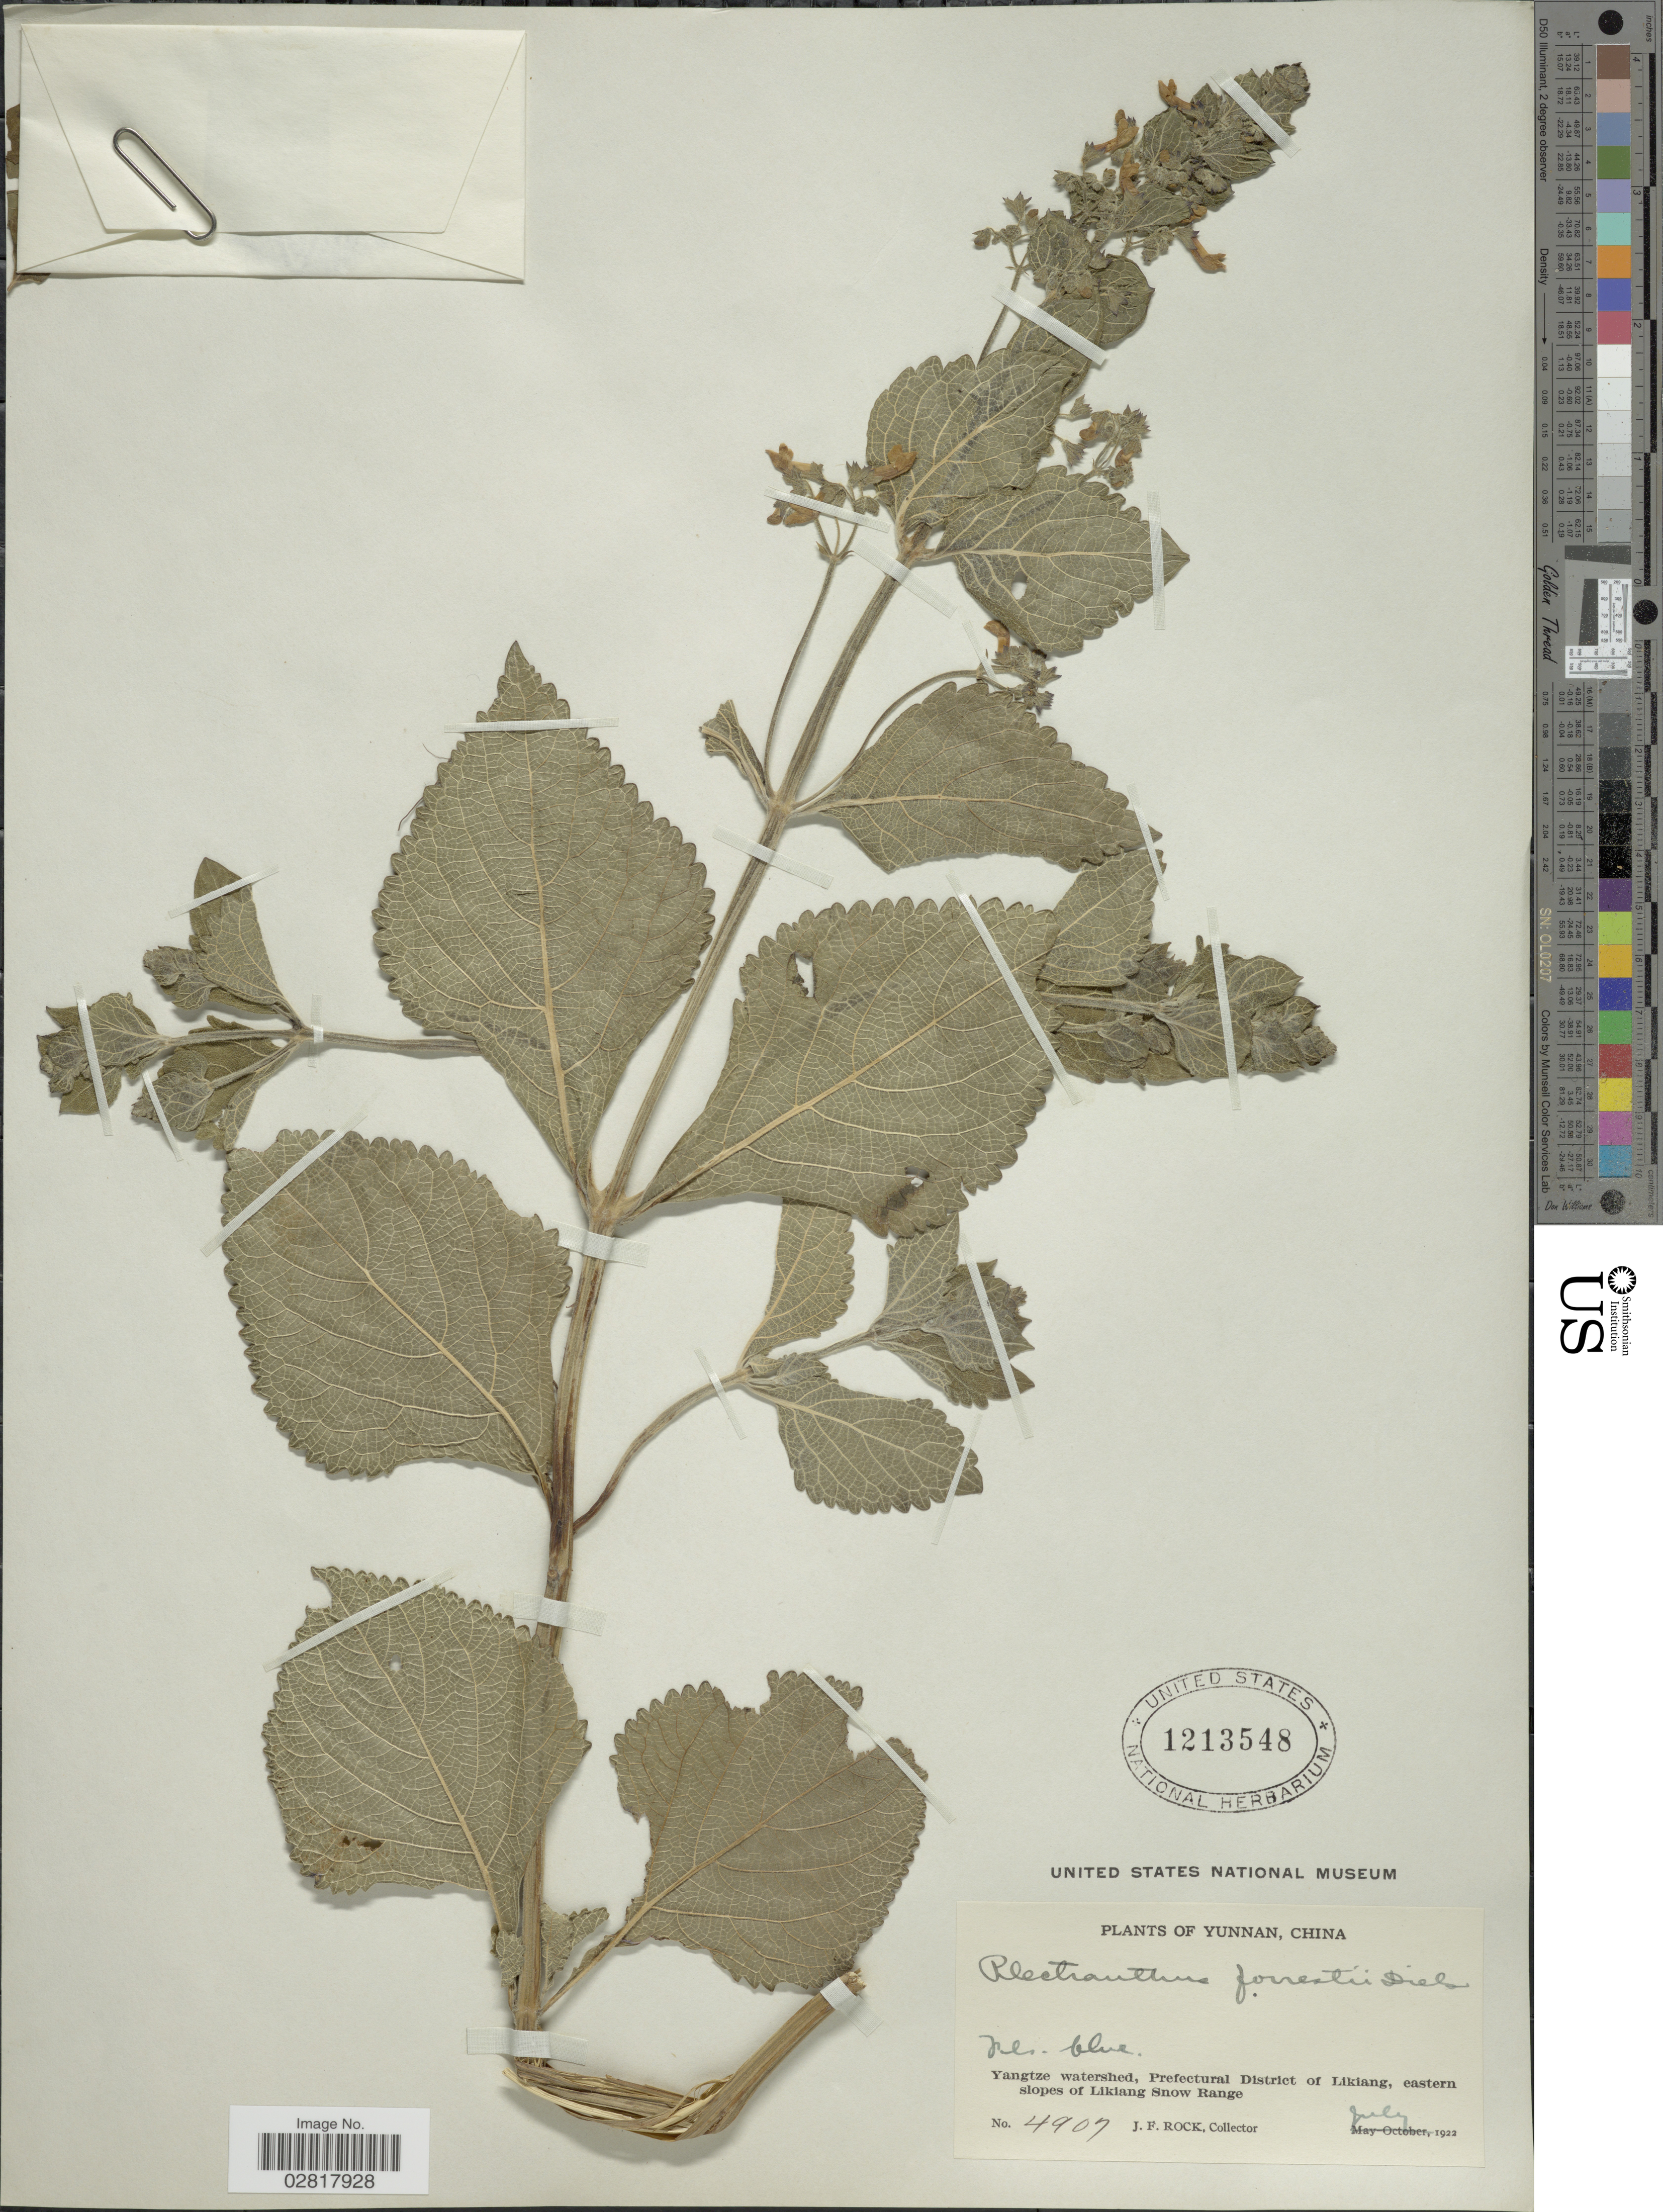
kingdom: Plantae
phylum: Tracheophyta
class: Magnoliopsida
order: Lamiales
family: Lamiaceae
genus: Plectranthus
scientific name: Plectranthus forrestii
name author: Diels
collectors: J. Rock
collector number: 4907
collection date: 1922-07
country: China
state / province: Yunnan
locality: Yangtze watershed, Prefectural District of Likiang, eastern slopes of Likiang Snow Range.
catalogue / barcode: US 1213548